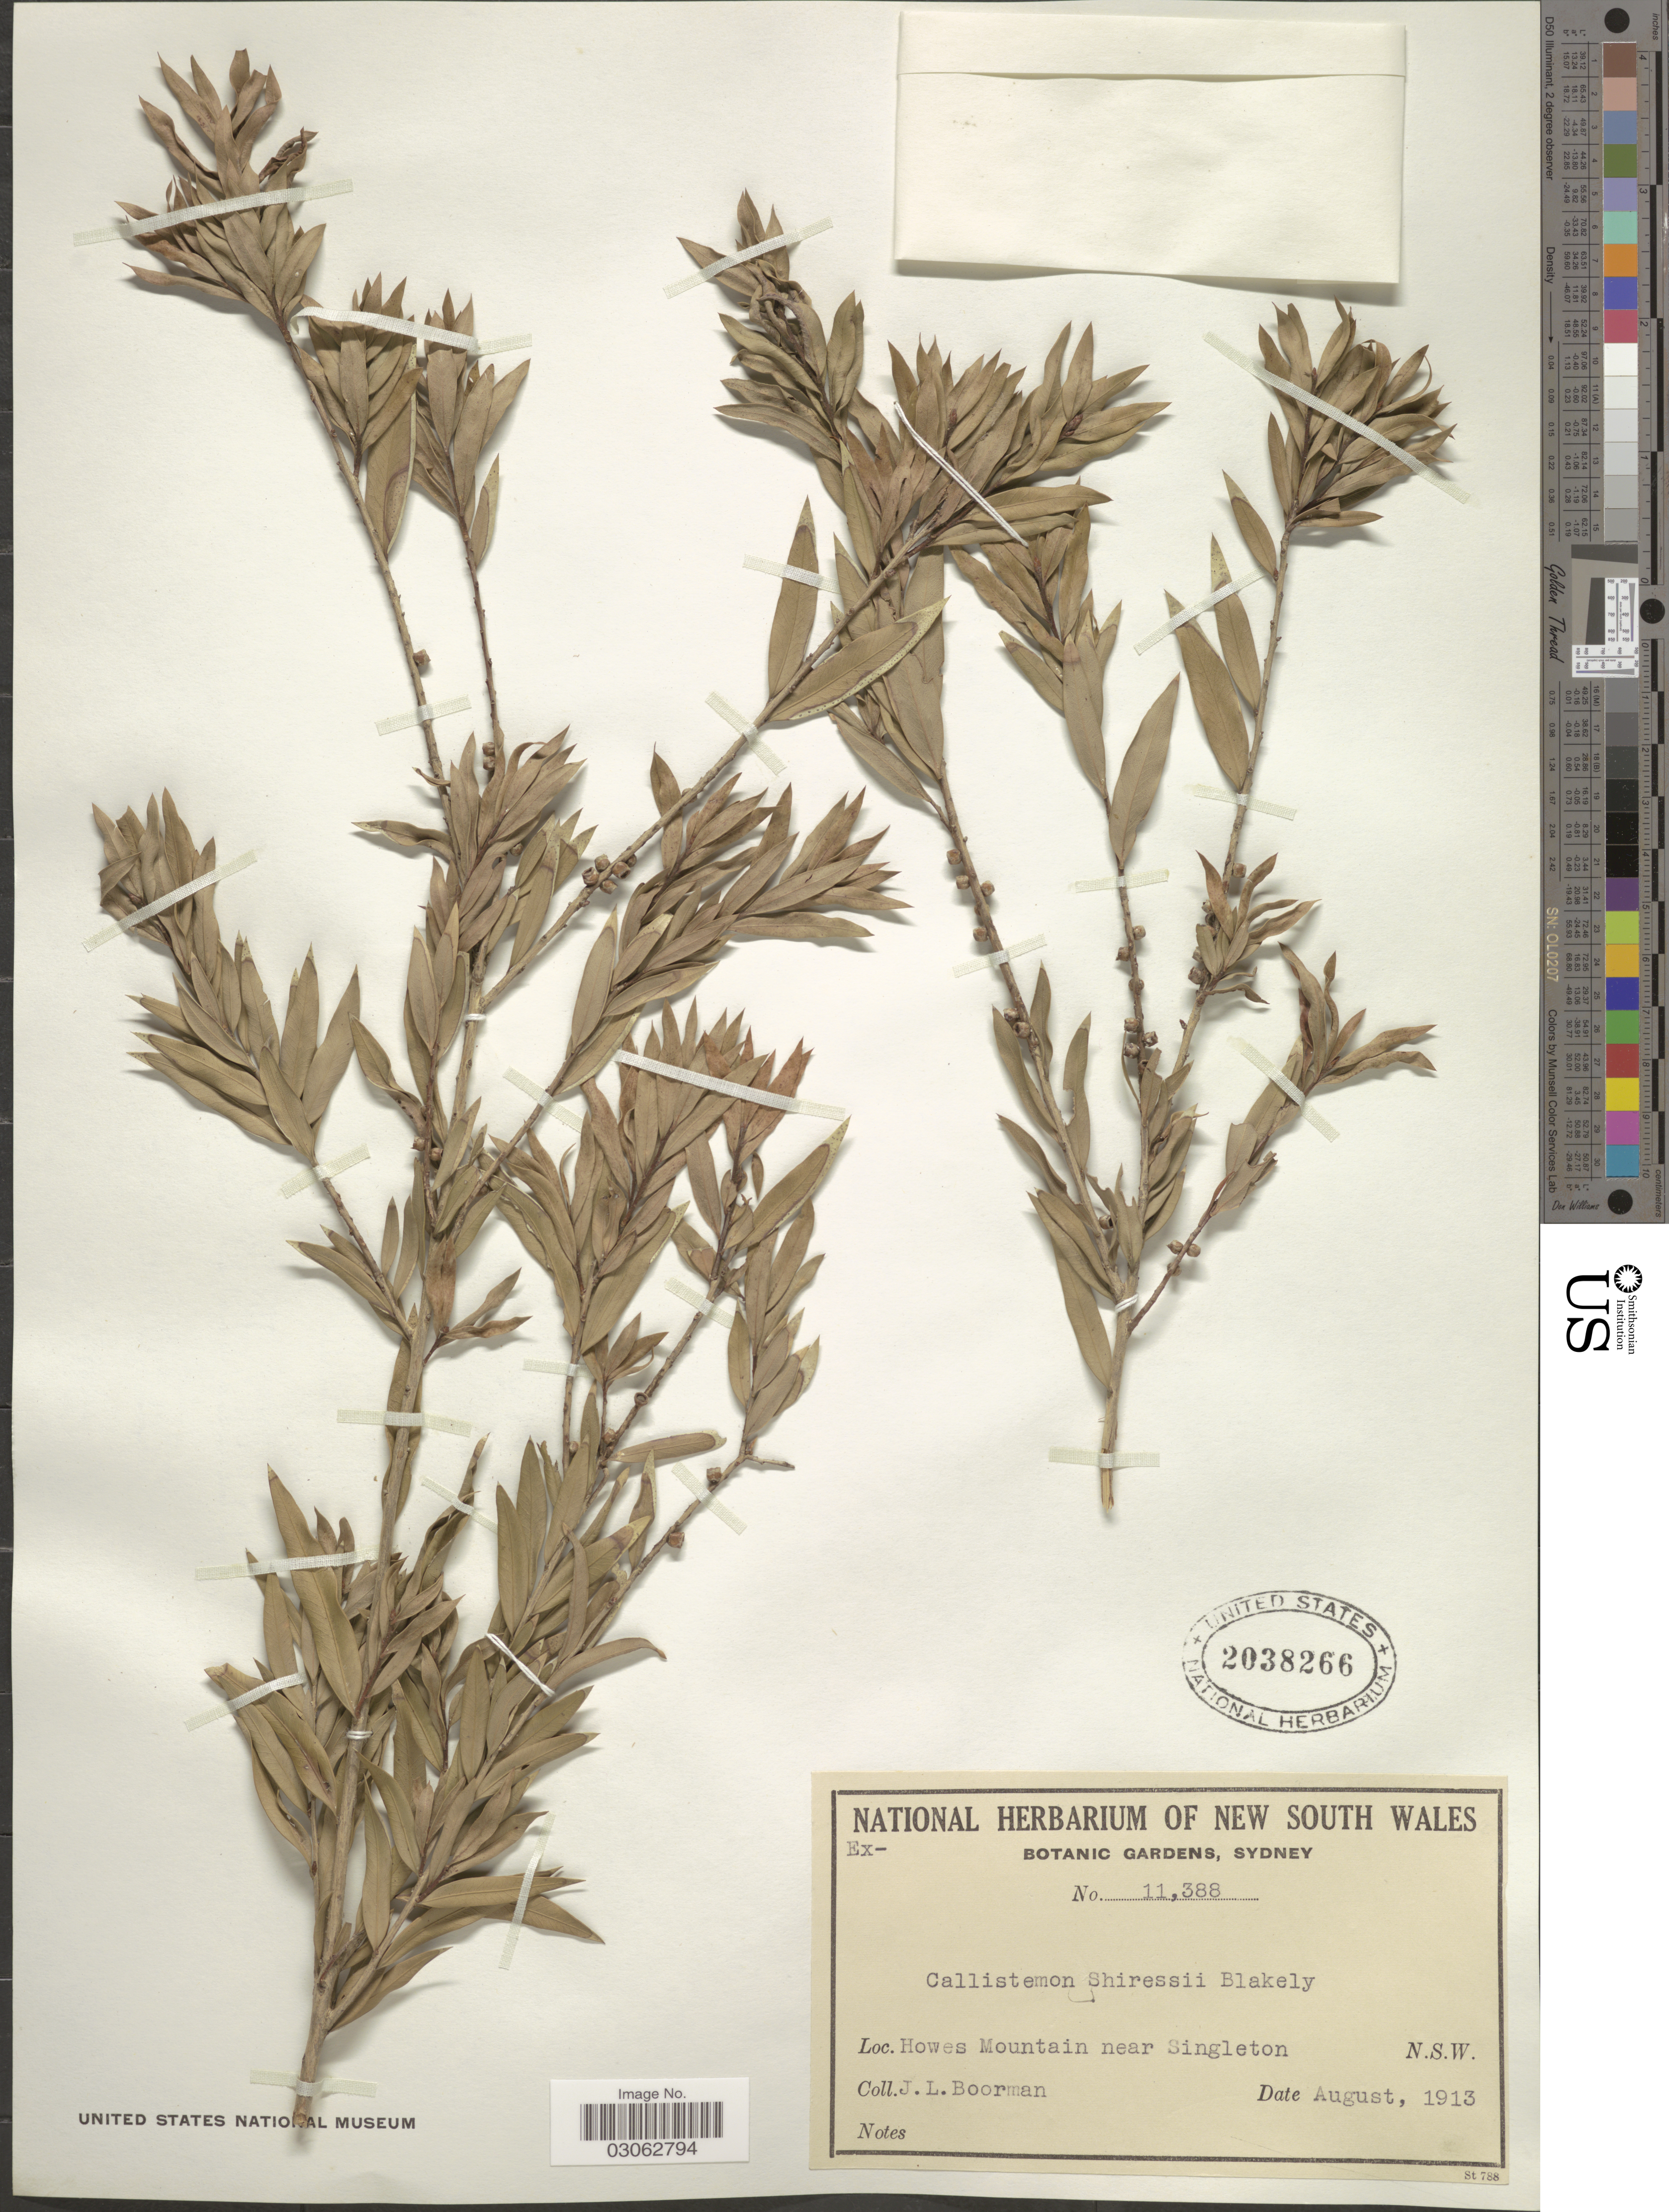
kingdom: Plantae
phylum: Tracheophyta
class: Magnoliopsida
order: Myrtales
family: Myrtaceae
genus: Callistemon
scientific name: Callistemon shiressii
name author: Blakely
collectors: J. Boorman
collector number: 11388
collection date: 1913-08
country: Australia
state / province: New South Wales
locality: Howes Mountain near Singleton. N.S.W.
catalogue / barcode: US 2038266